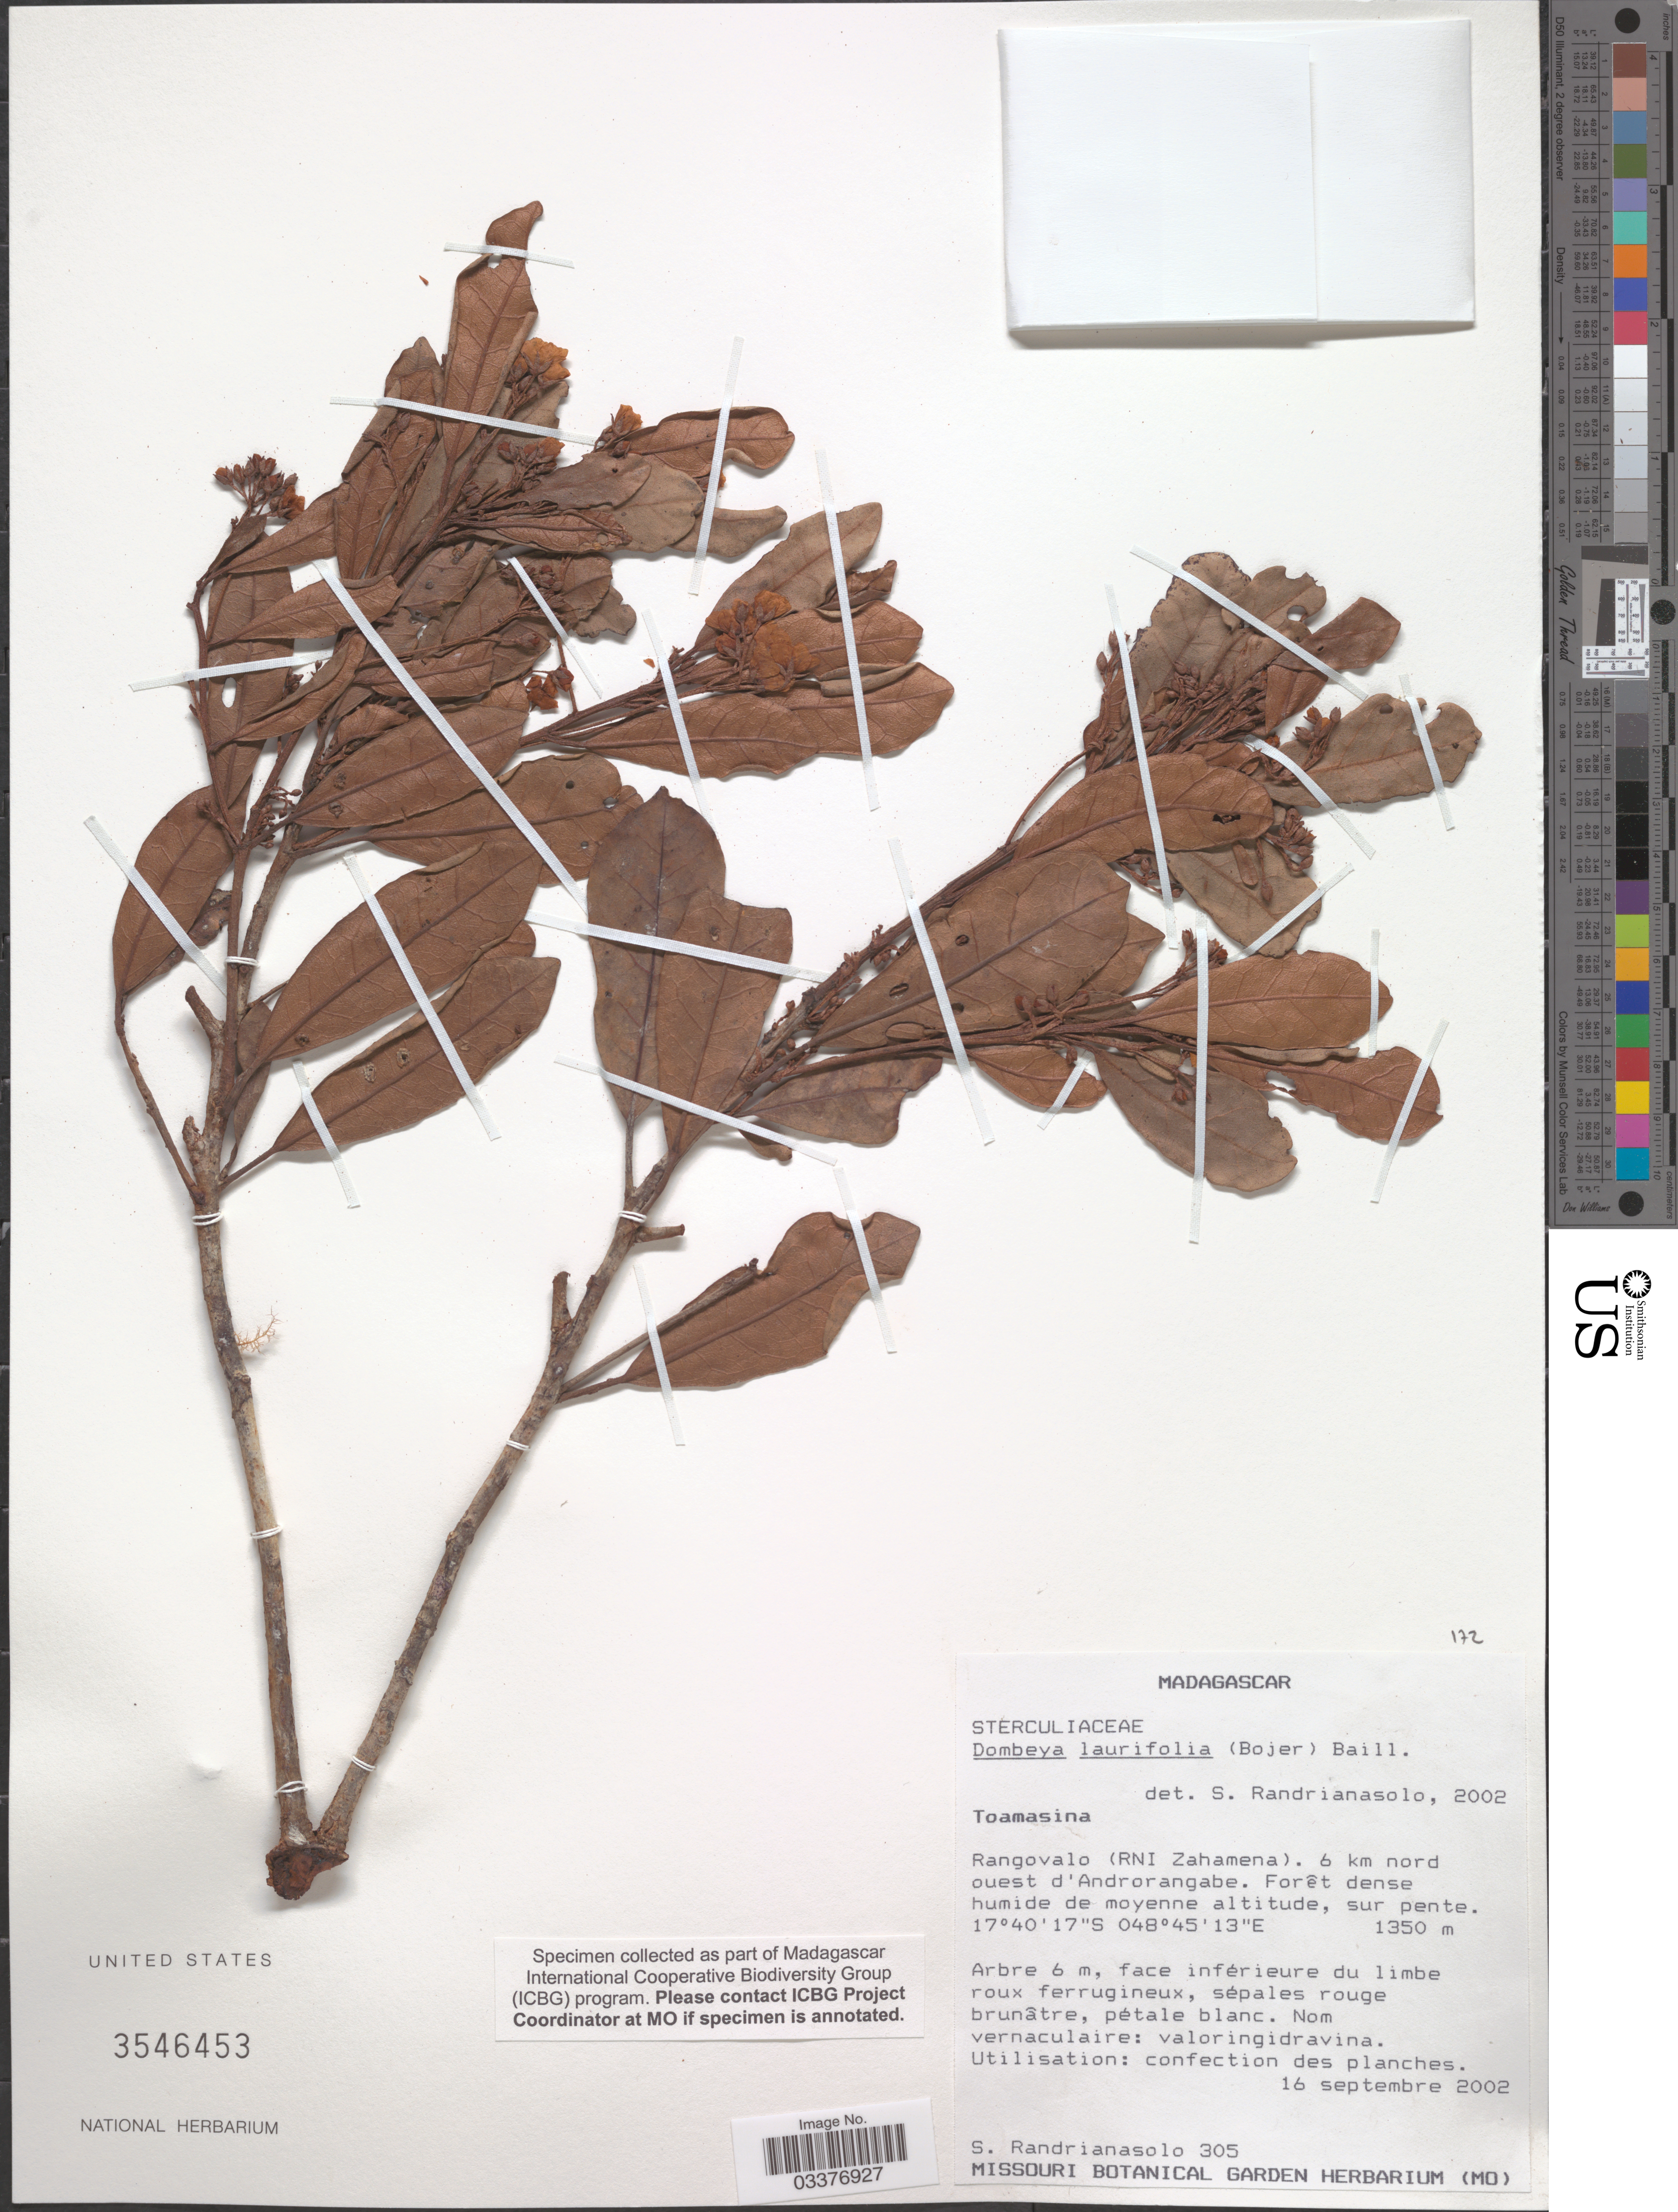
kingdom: Plantae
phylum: Tracheophyta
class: Magnoliopsida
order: Malvales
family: Malvaceae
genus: Dombeya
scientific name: Dombeya laurifolia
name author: (Bojer) Baill.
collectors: S. Randrianasolo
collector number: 305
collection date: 2002-09-16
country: Madagascar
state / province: Alaotra Mangoro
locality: Rangovalo (RNI Zahamena). 6 km nord ouest d'Androrangabe.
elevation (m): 1350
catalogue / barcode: US 3546453